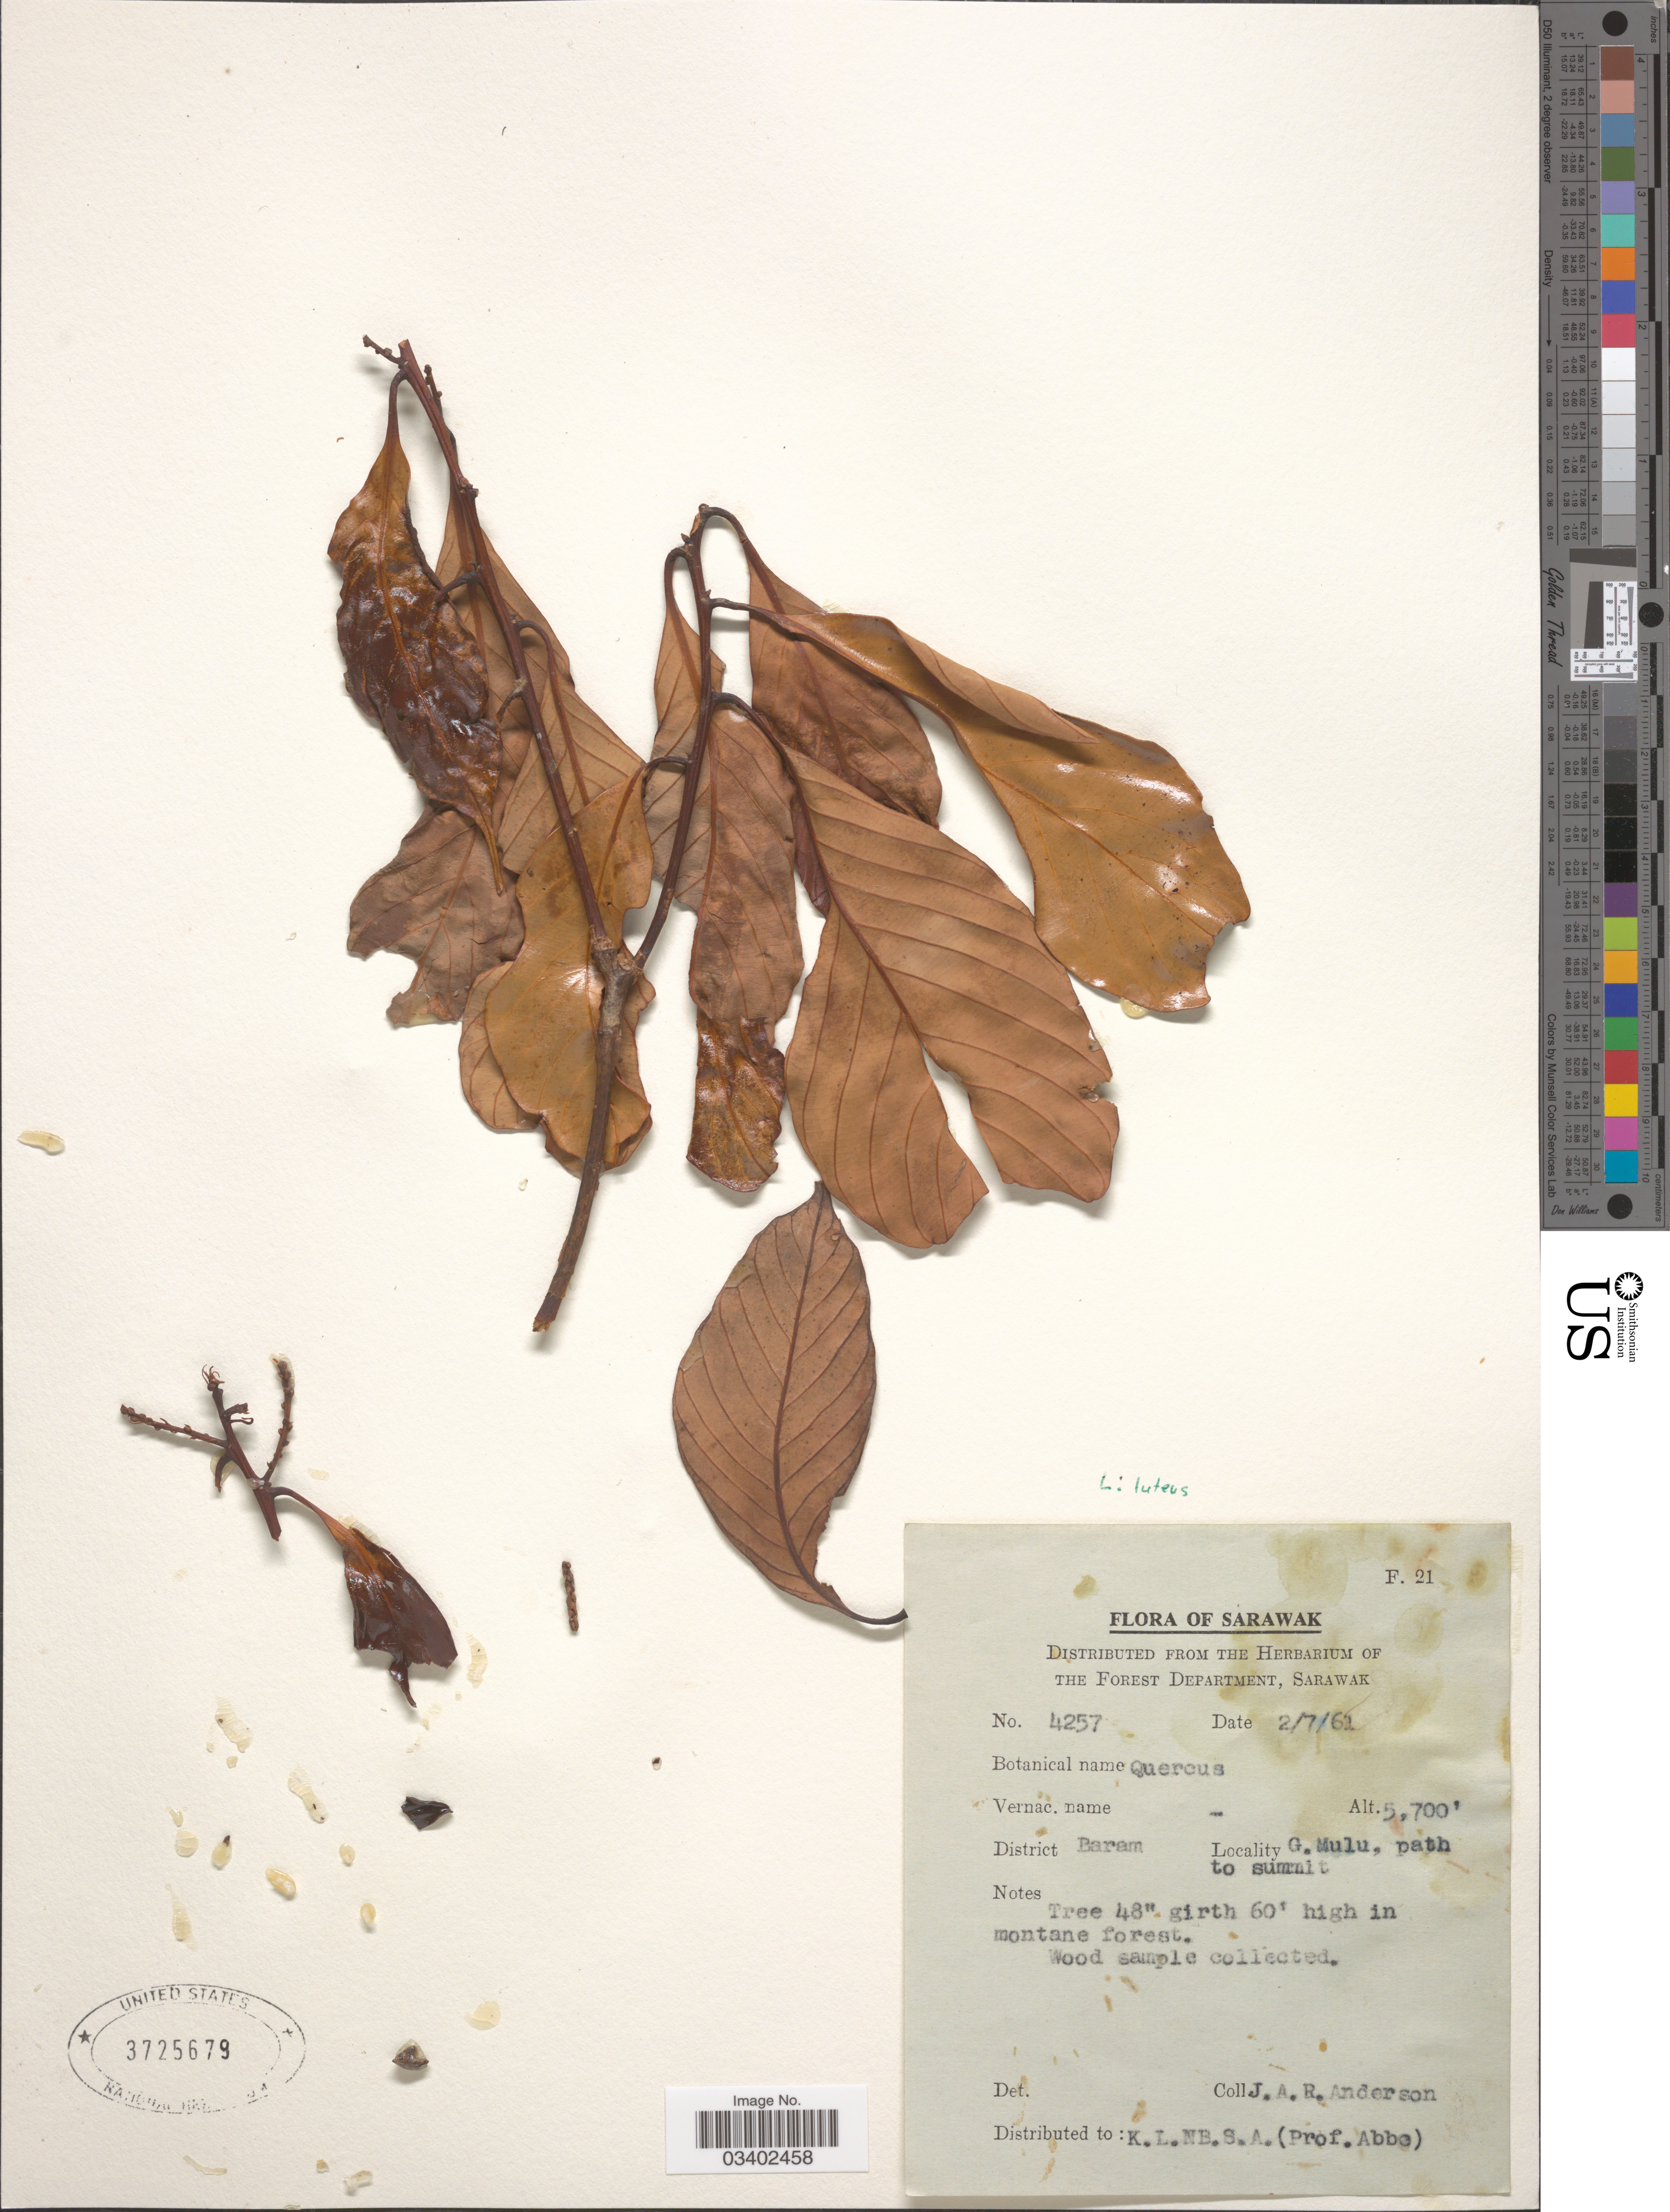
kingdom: Plantae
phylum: Tracheophyta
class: Magnoliopsida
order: Fagales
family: Fagaceae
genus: Lithocarpus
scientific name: Lithocarpus luteus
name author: Soepadmo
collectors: J. A. R. Anderson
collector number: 4257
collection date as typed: Transcribed d/m/y: 2/7/61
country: Malaysia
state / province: Sarawak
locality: District Baram. G.Mulu, path to summit.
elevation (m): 1737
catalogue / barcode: US 3725679